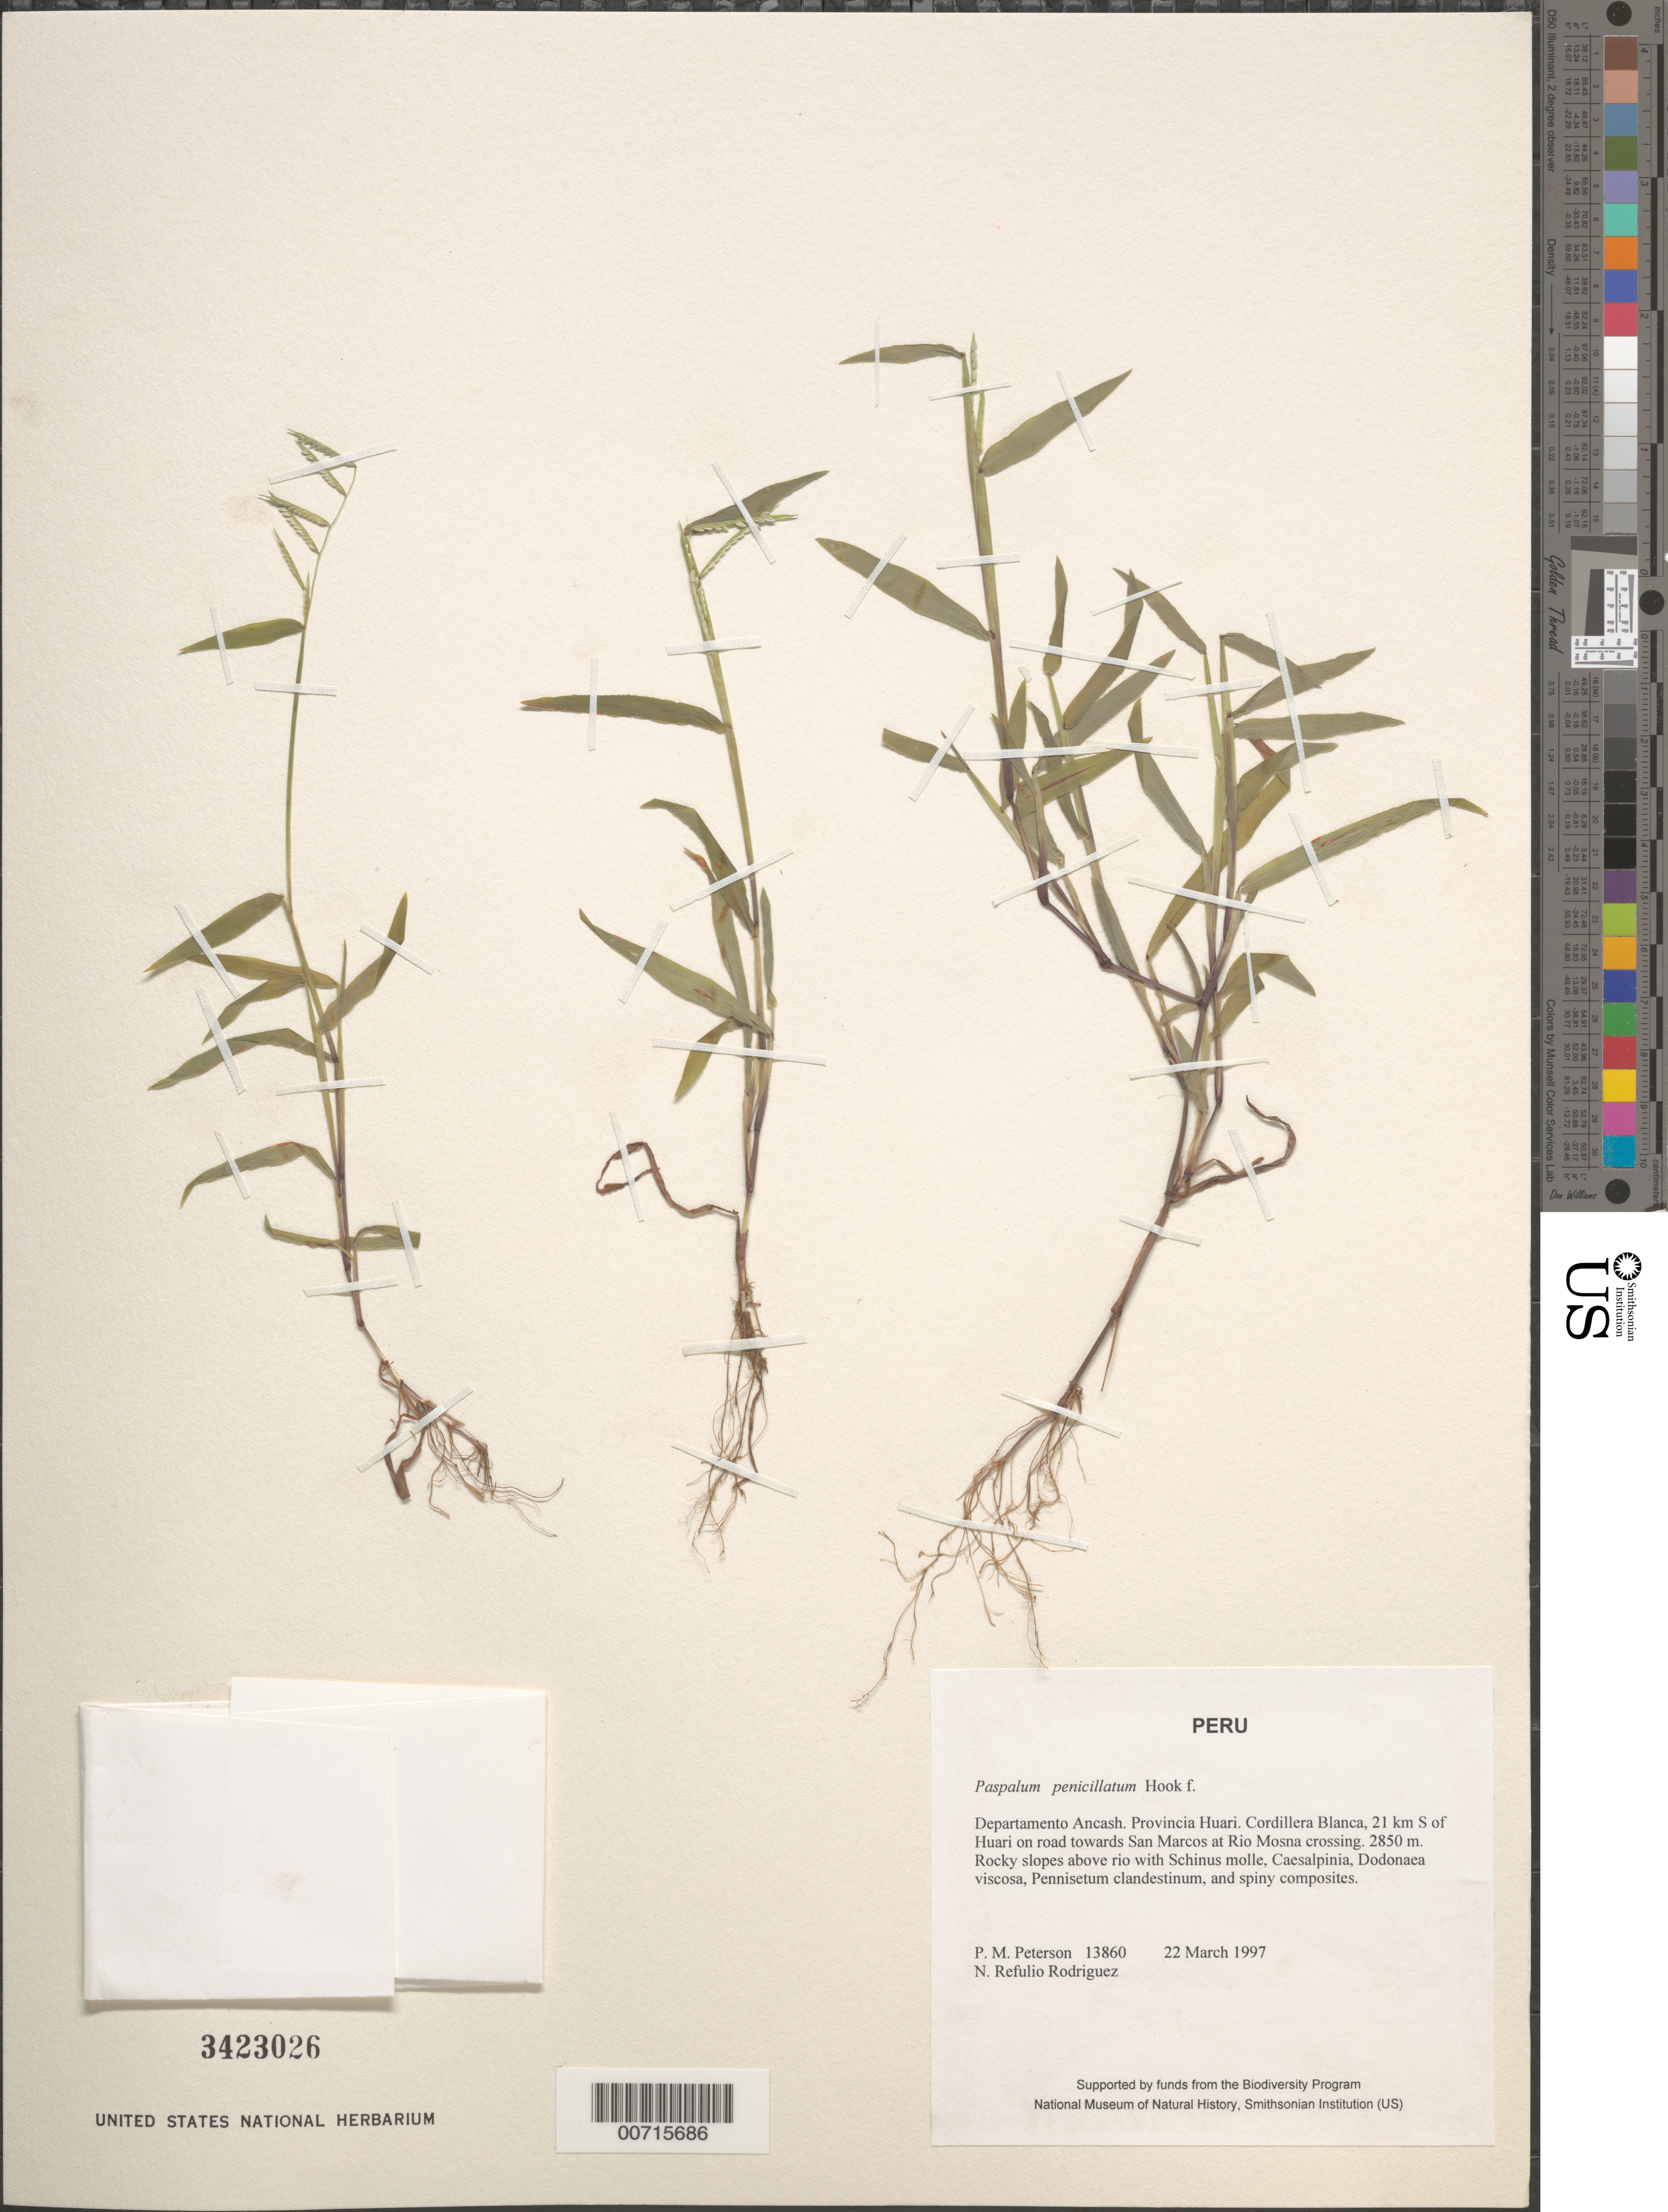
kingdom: Plantae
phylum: Tracheophyta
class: Liliopsida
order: Poales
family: Poaceae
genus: Paspalum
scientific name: Paspalum penicillatum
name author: Hook. f.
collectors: P. M. Peterson & N. Refulio-Rodríguez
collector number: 13860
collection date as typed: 22 Mar 1997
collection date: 1997-03-22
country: Peru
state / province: Ancash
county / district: Huari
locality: Cordillera Blanca, 21 km S of Huari on road towards San Marcos at Rio Mosna crossing.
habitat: Rocky slopes above rio with Schinus molle, Caesalpinia, Dodonaea viscosa, Pennisetum clandestinum, and spiny composites.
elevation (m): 2850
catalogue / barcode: US 3423026